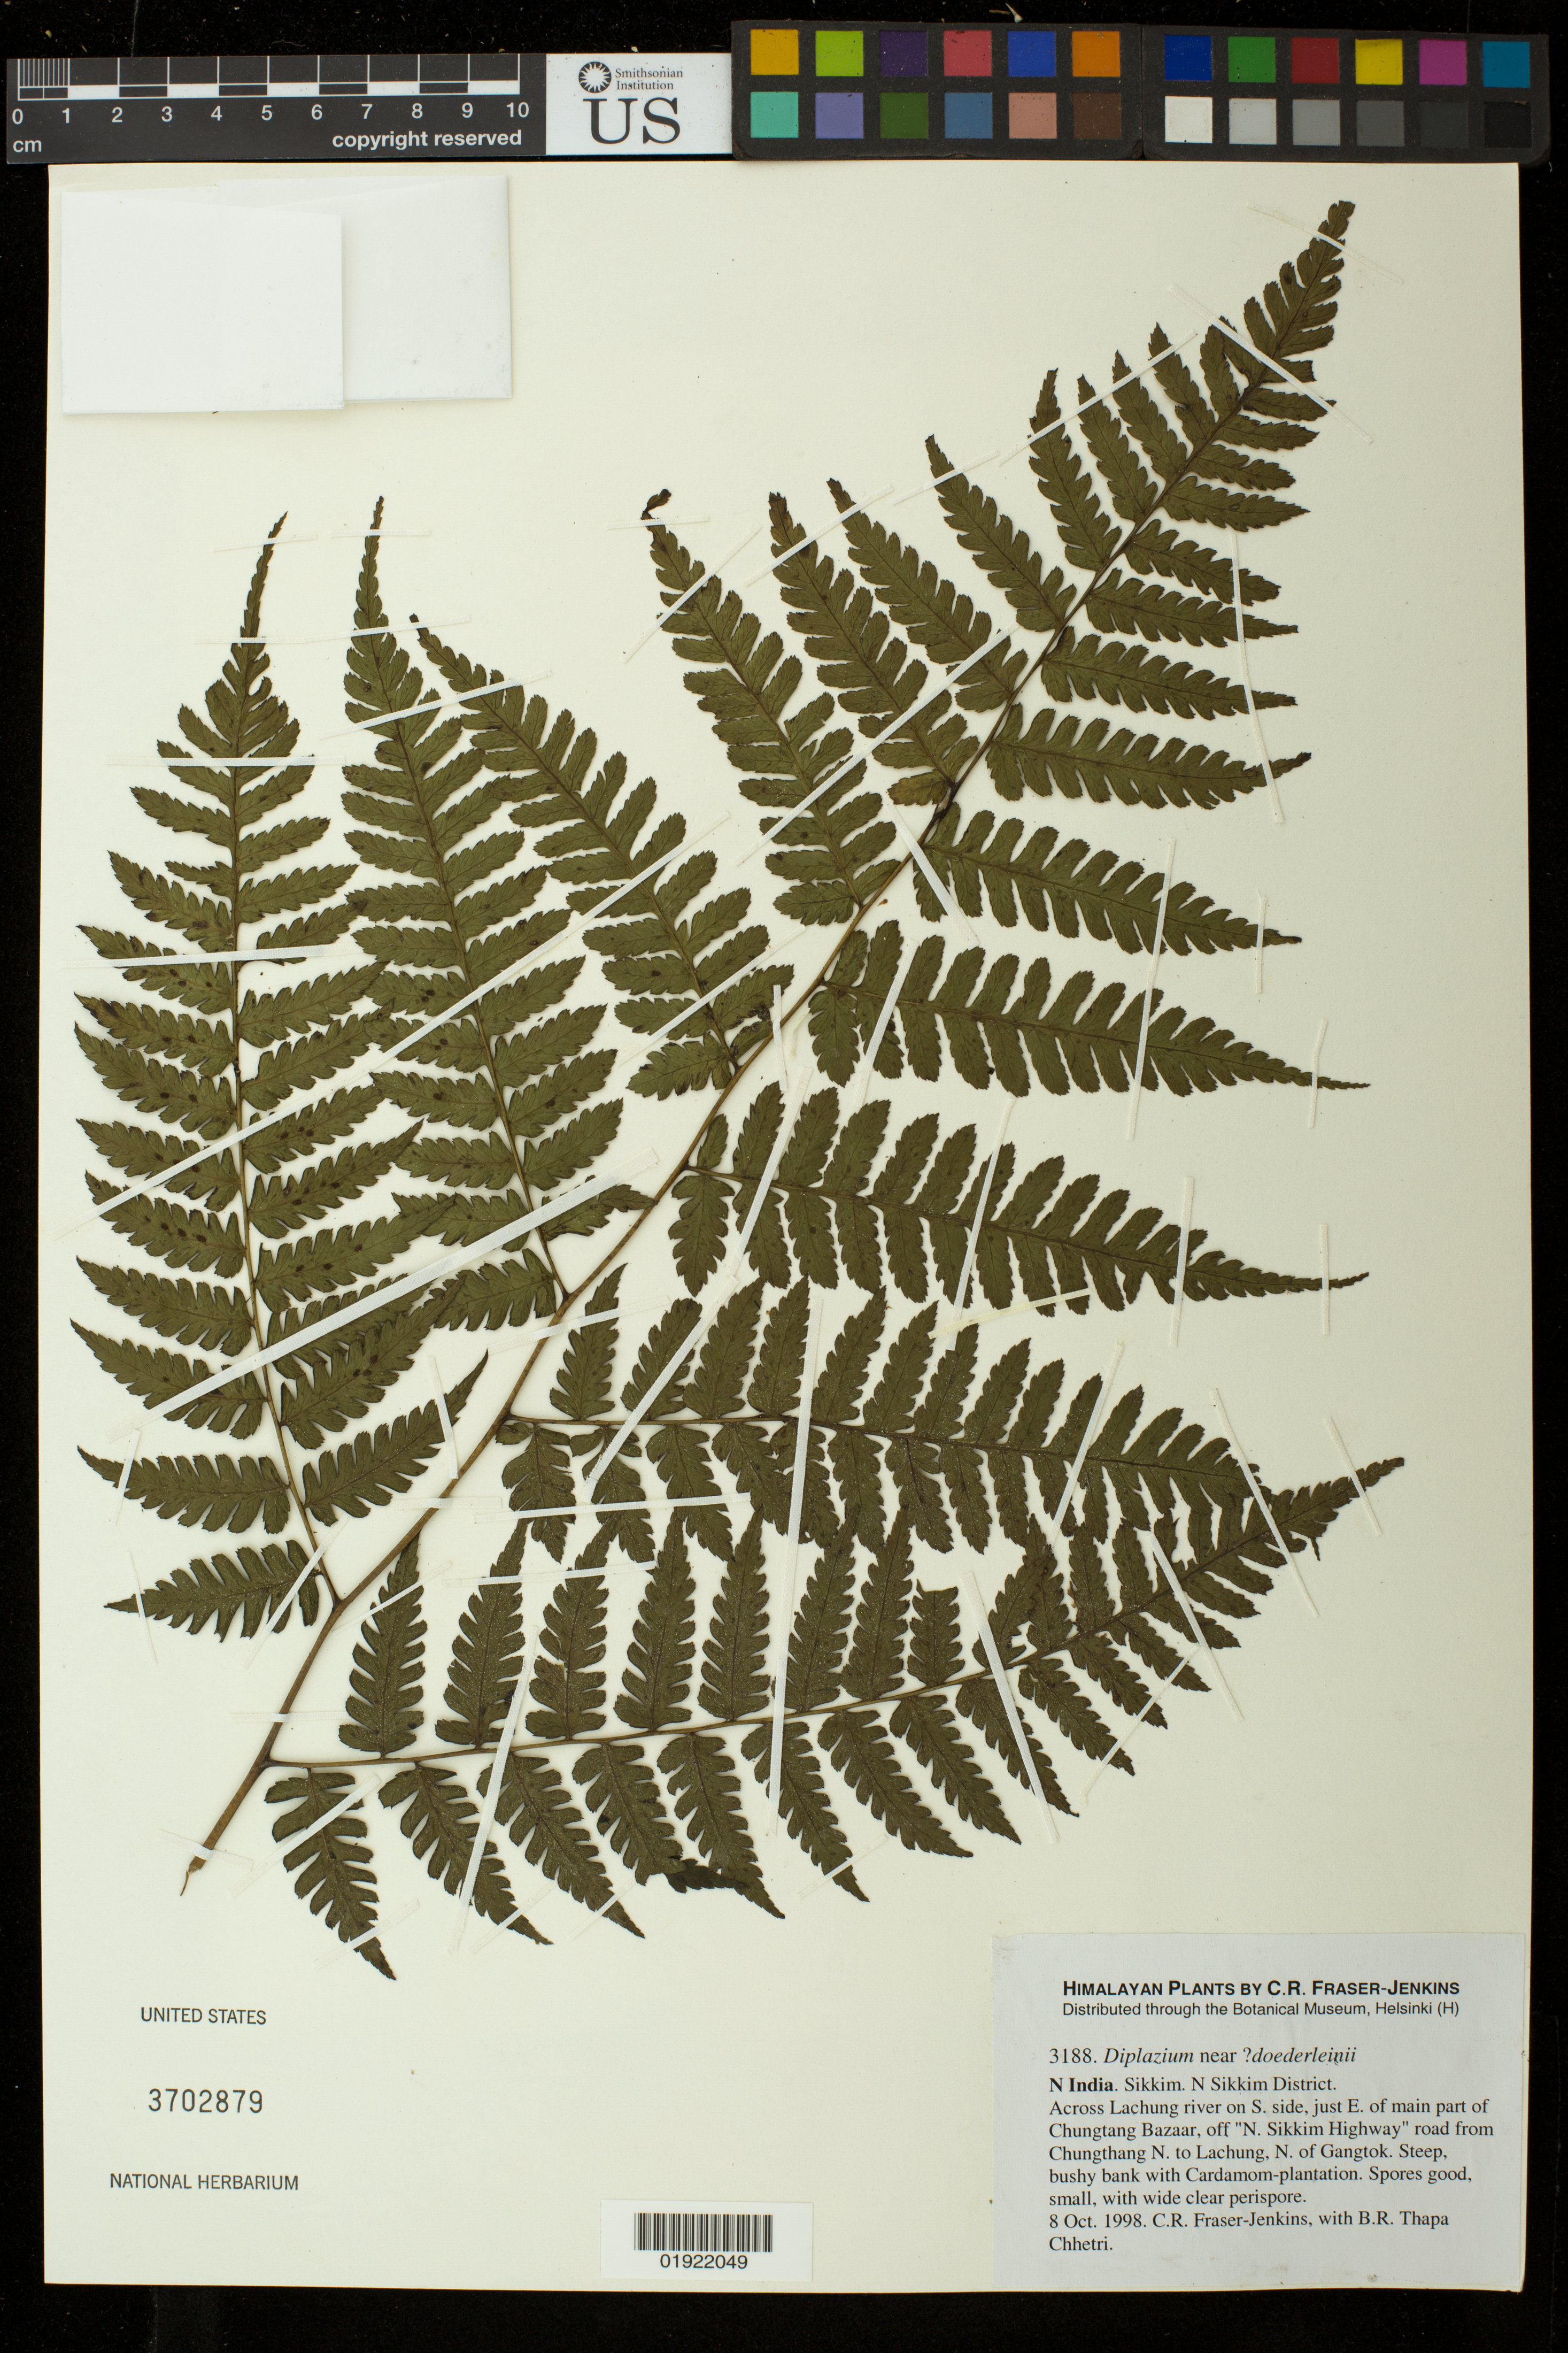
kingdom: Plantae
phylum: Tracheophyta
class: Polypodiopsida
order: Polypodiales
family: Athyriaceae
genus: Diplazium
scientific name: Diplazium doederleinii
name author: (Luerss.) Makino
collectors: C. R. Fraser-Jenkins & B. Thapa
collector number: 3188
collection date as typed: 8 Oct. 1998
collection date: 1998-10-08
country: India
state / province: Sikkim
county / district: North Sikkim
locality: Across Lachung river on S. side, just E of main part of Chungtang Bazaar, off "N. Sikkim Highway" road from Chungthang N. to Lachung, N. of Gangtok.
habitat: steep, bushy bank with Cardamom-plantation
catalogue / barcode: US 3702879